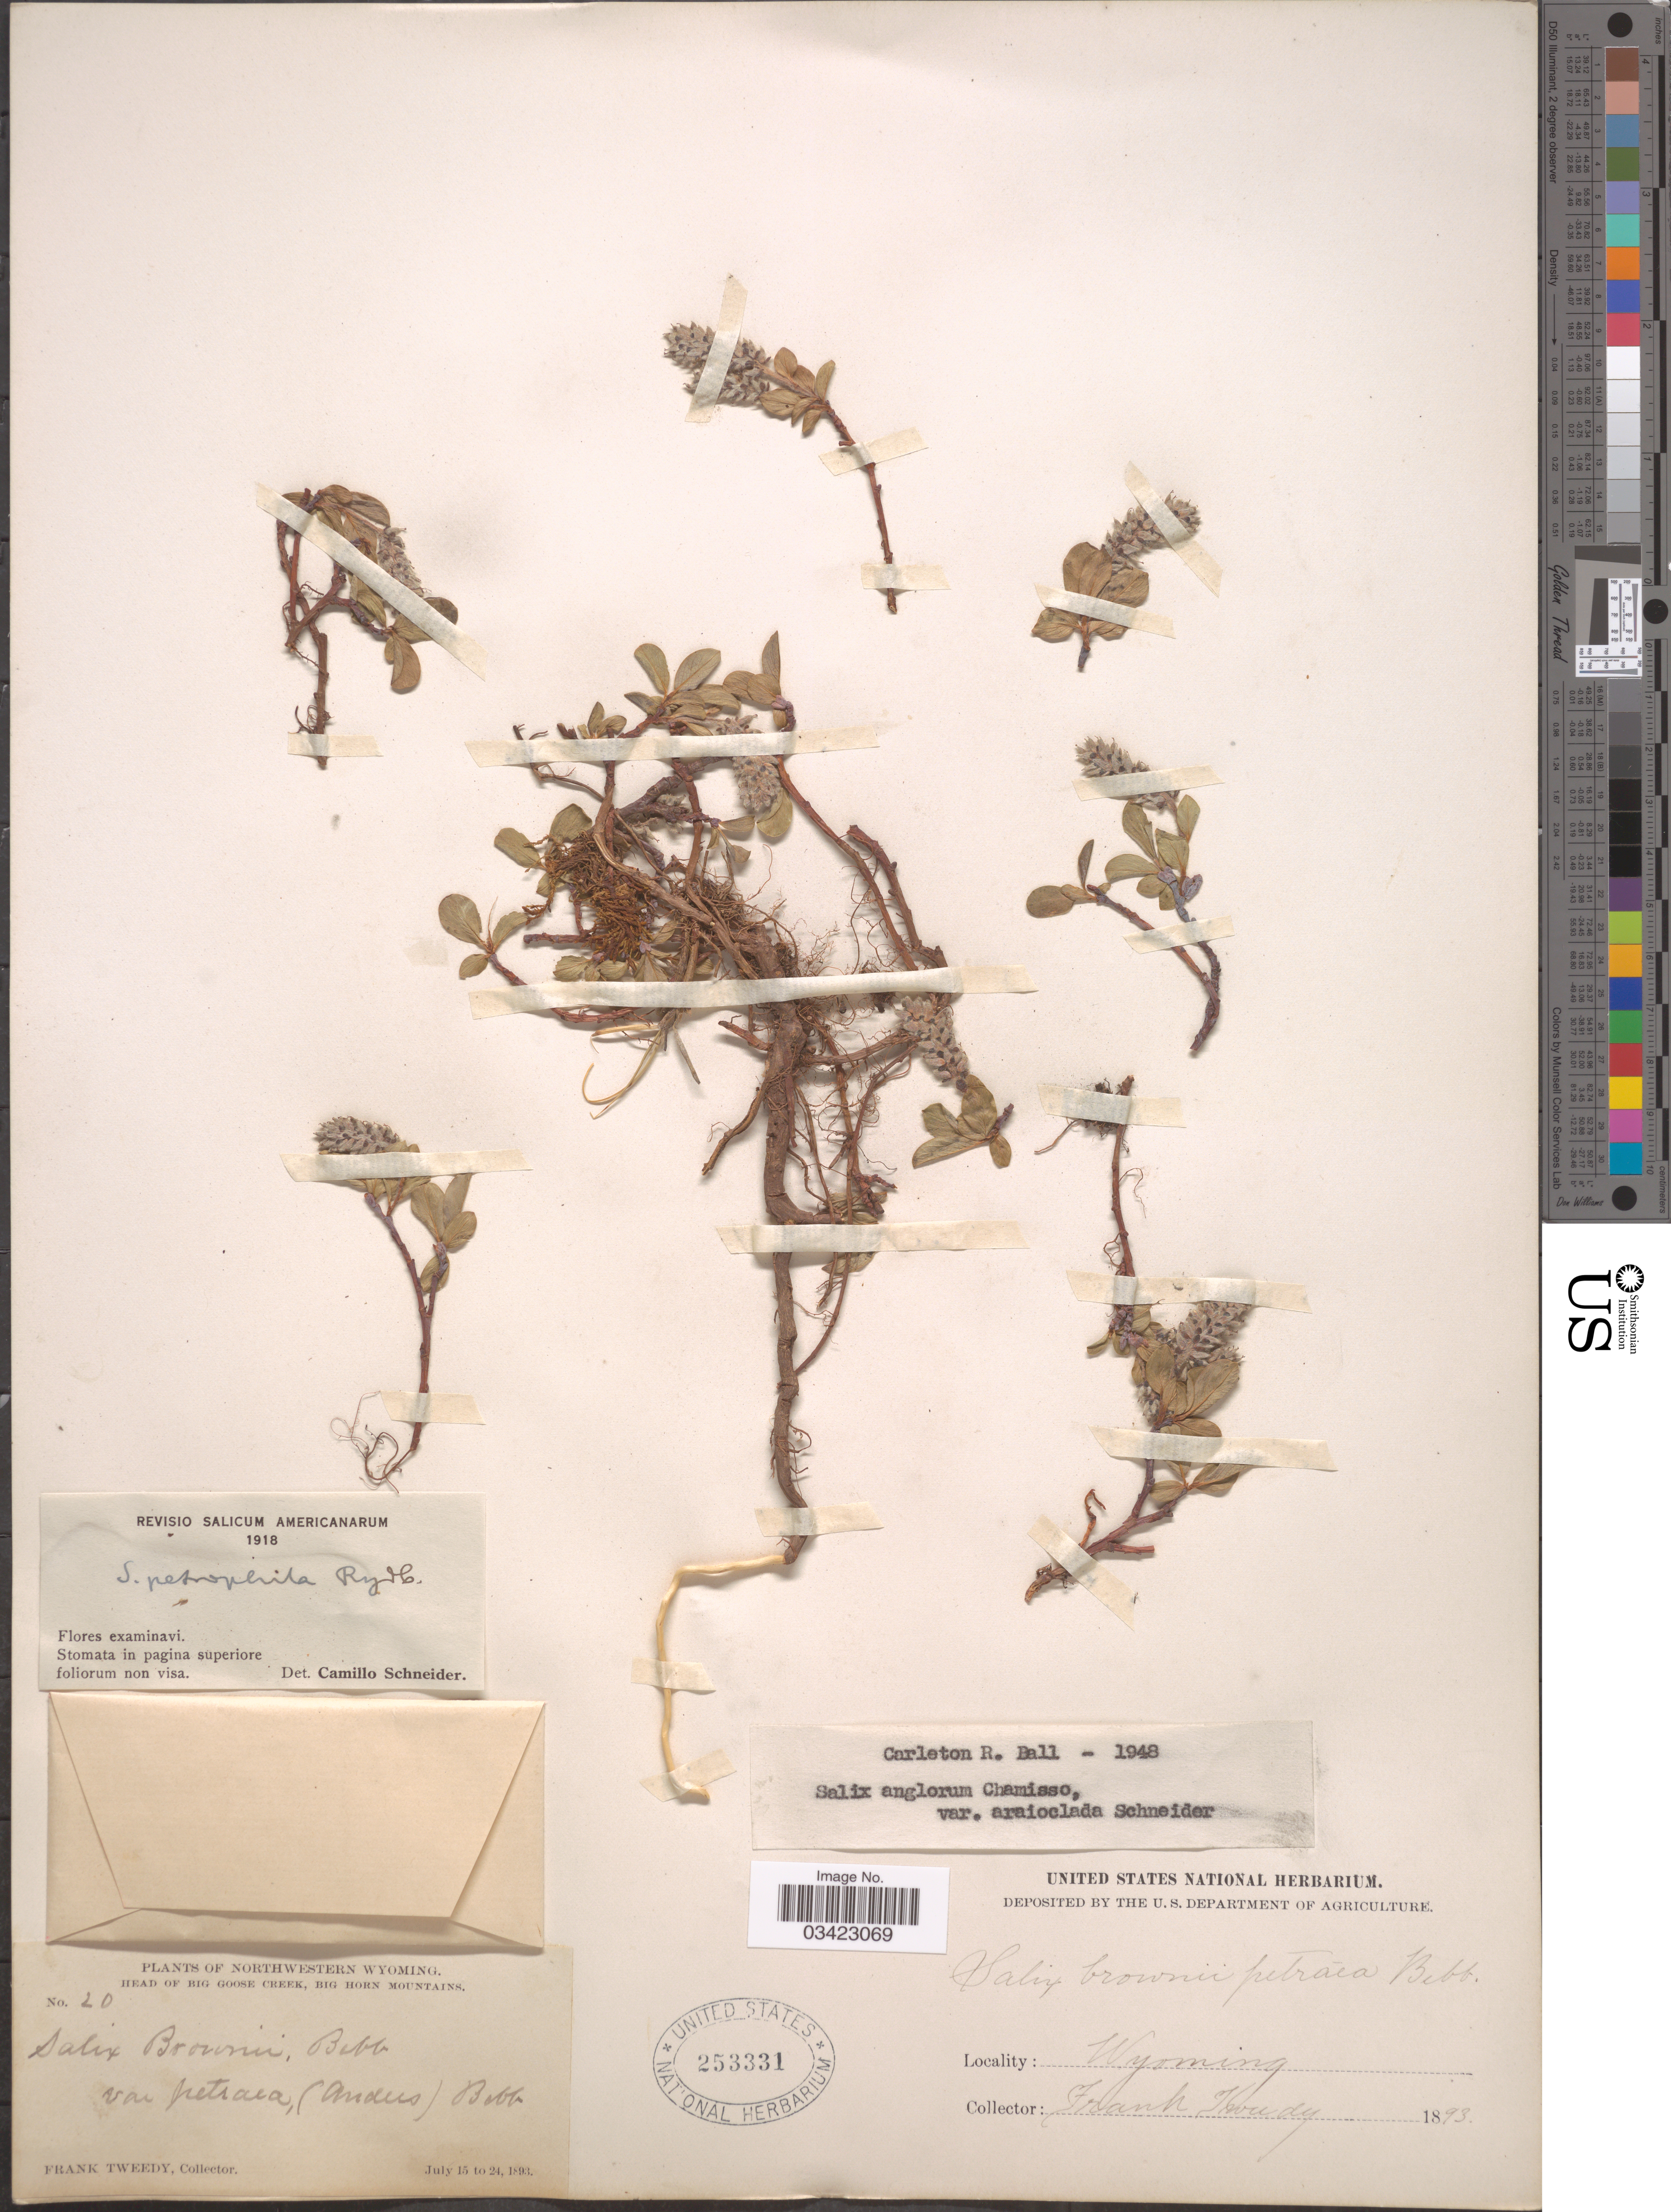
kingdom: Plantae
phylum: Tracheophyta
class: Magnoliopsida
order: Malpighiales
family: Salicaceae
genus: Salix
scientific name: Salix anglorum var. araioclada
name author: C.K. Schneid.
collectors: F. Tweedy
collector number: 20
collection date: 1893-07-15/1893-07-24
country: United States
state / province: Wyoming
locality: Northwestern Wyoming. Head of Big Goose Creek, Big Horn Mountains.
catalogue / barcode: US 253331